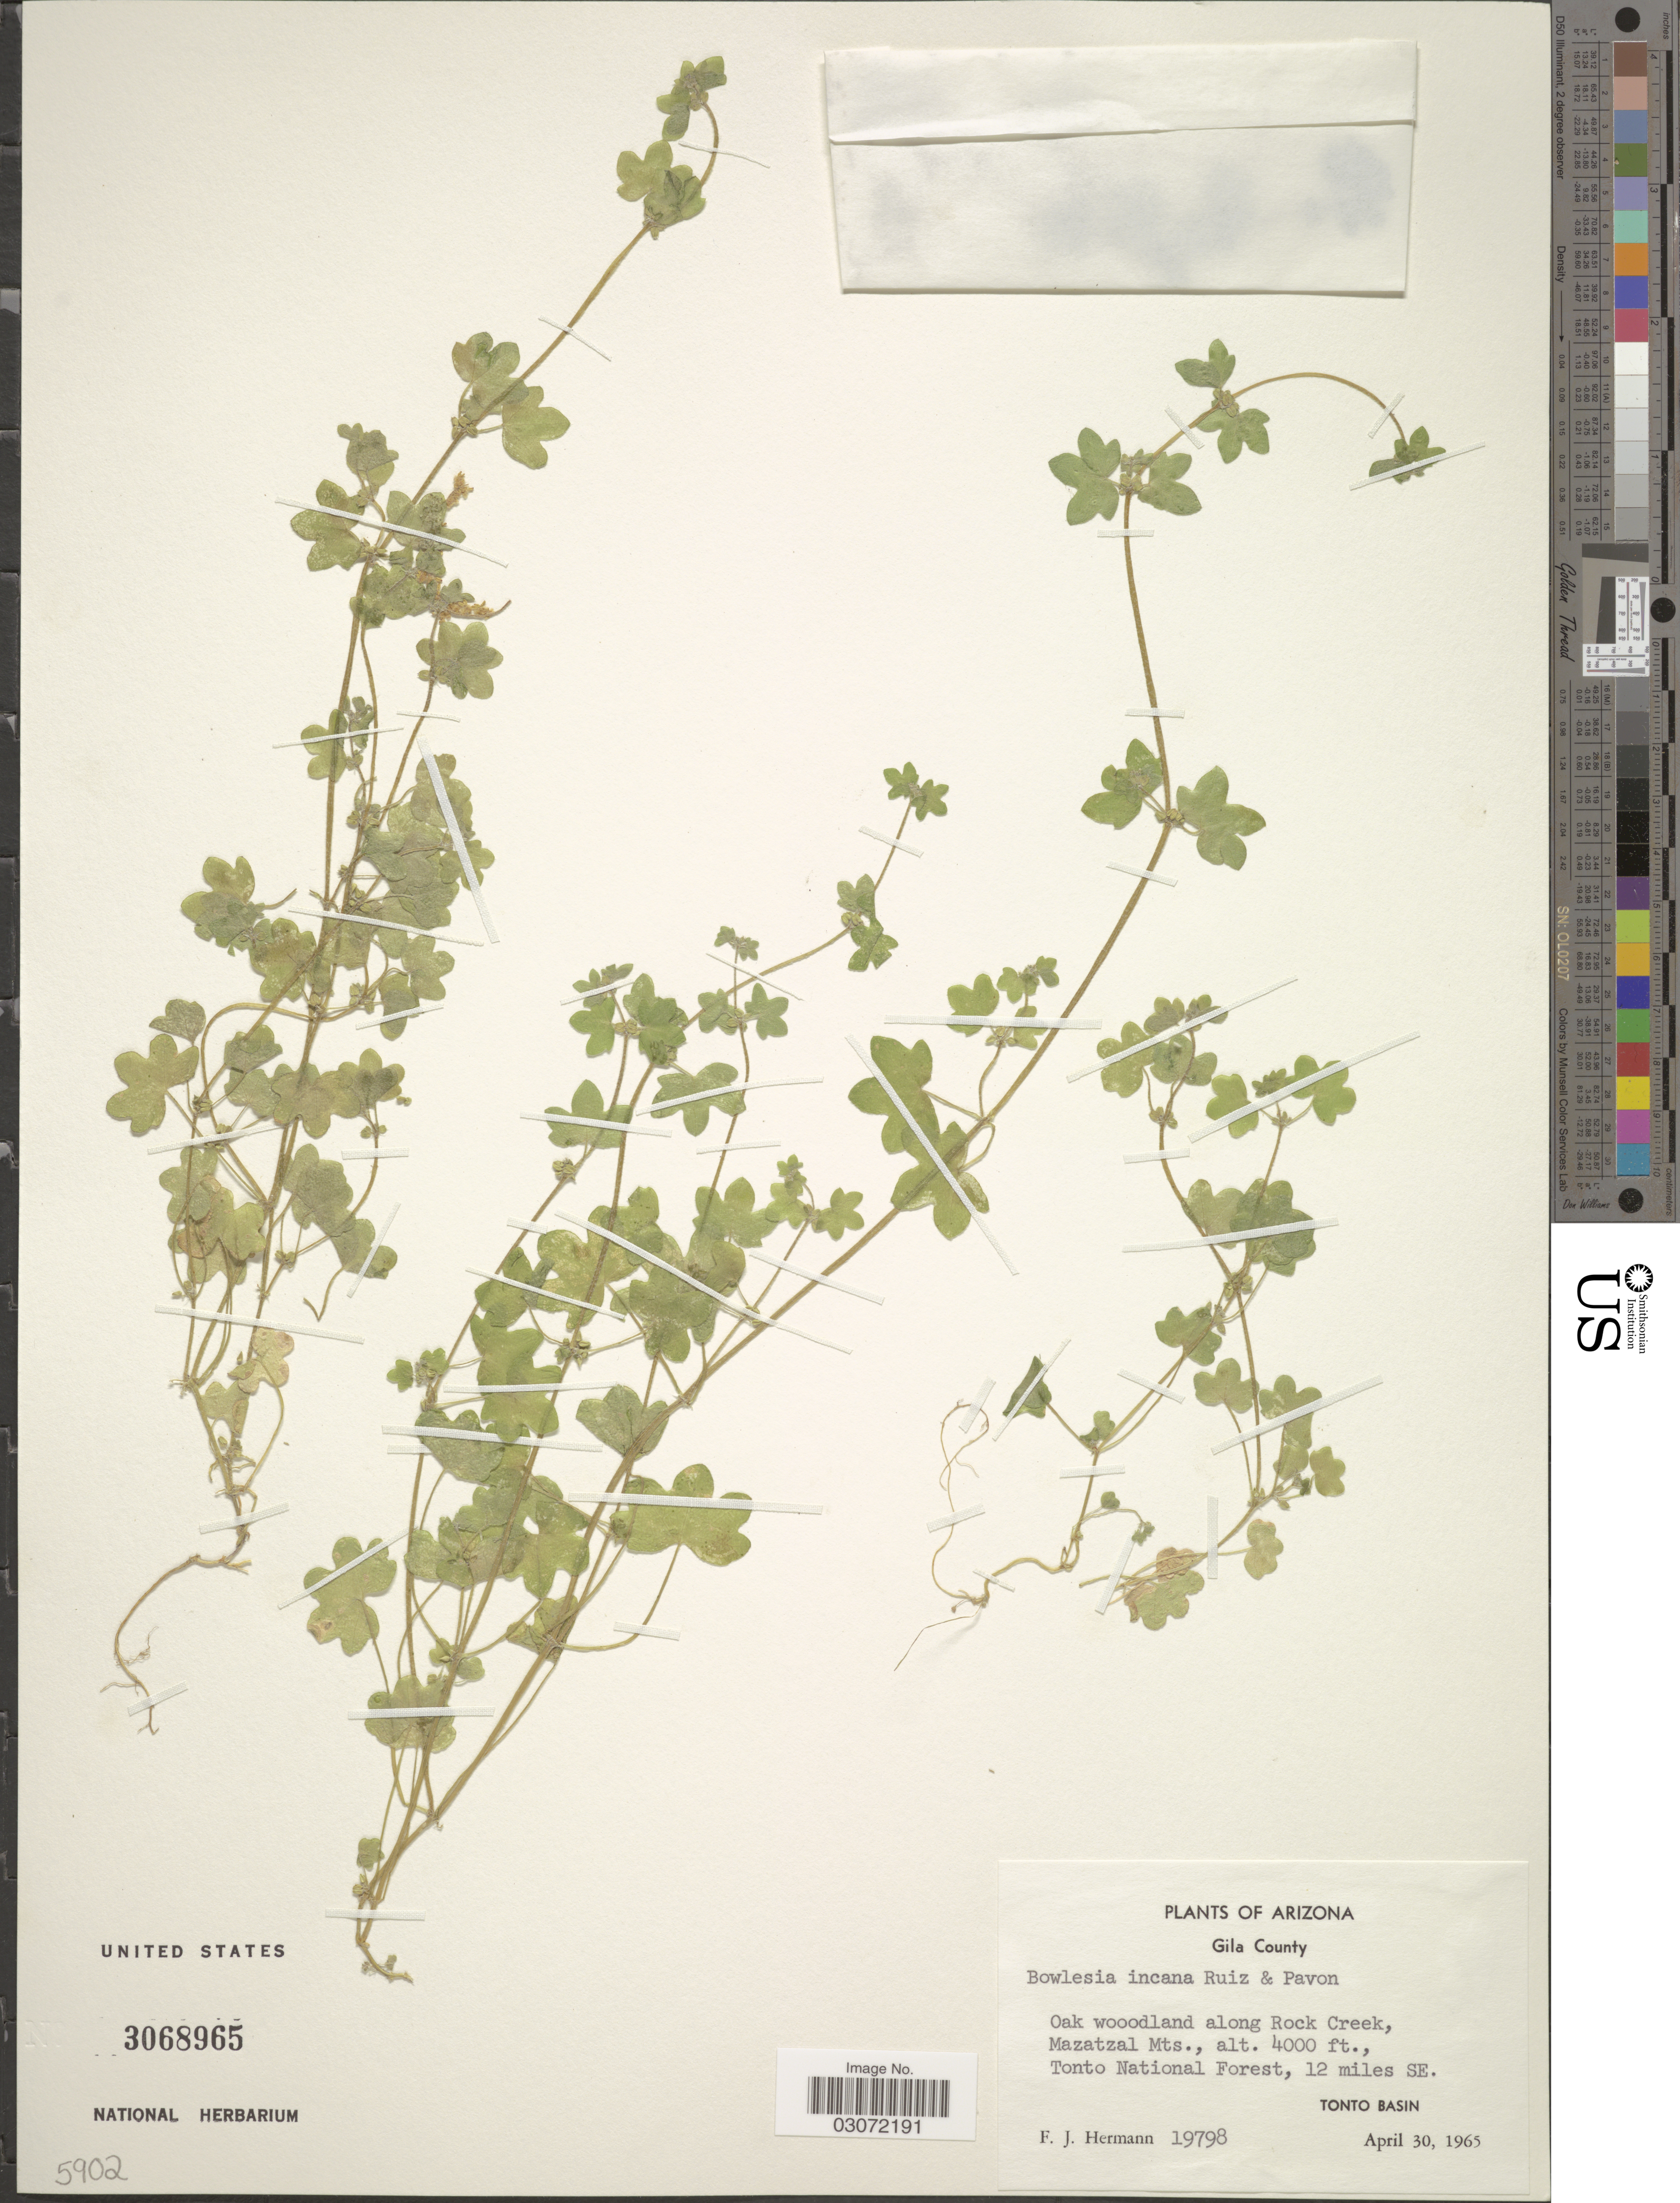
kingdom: Plantae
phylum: Tracheophyta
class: Magnoliopsida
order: Apiales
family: Apiaceae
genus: Bowlesia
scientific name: Bowlesia incana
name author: Ruiz & Pav.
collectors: F. J. Hermann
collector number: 19798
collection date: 1965-04-30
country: United States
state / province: Arizona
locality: Gila County. Along Rock Creek, Mazatzal Mts. Tonto National Forest, 12 miles SE. Tonto Basin.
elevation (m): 1219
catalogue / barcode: US 3068965